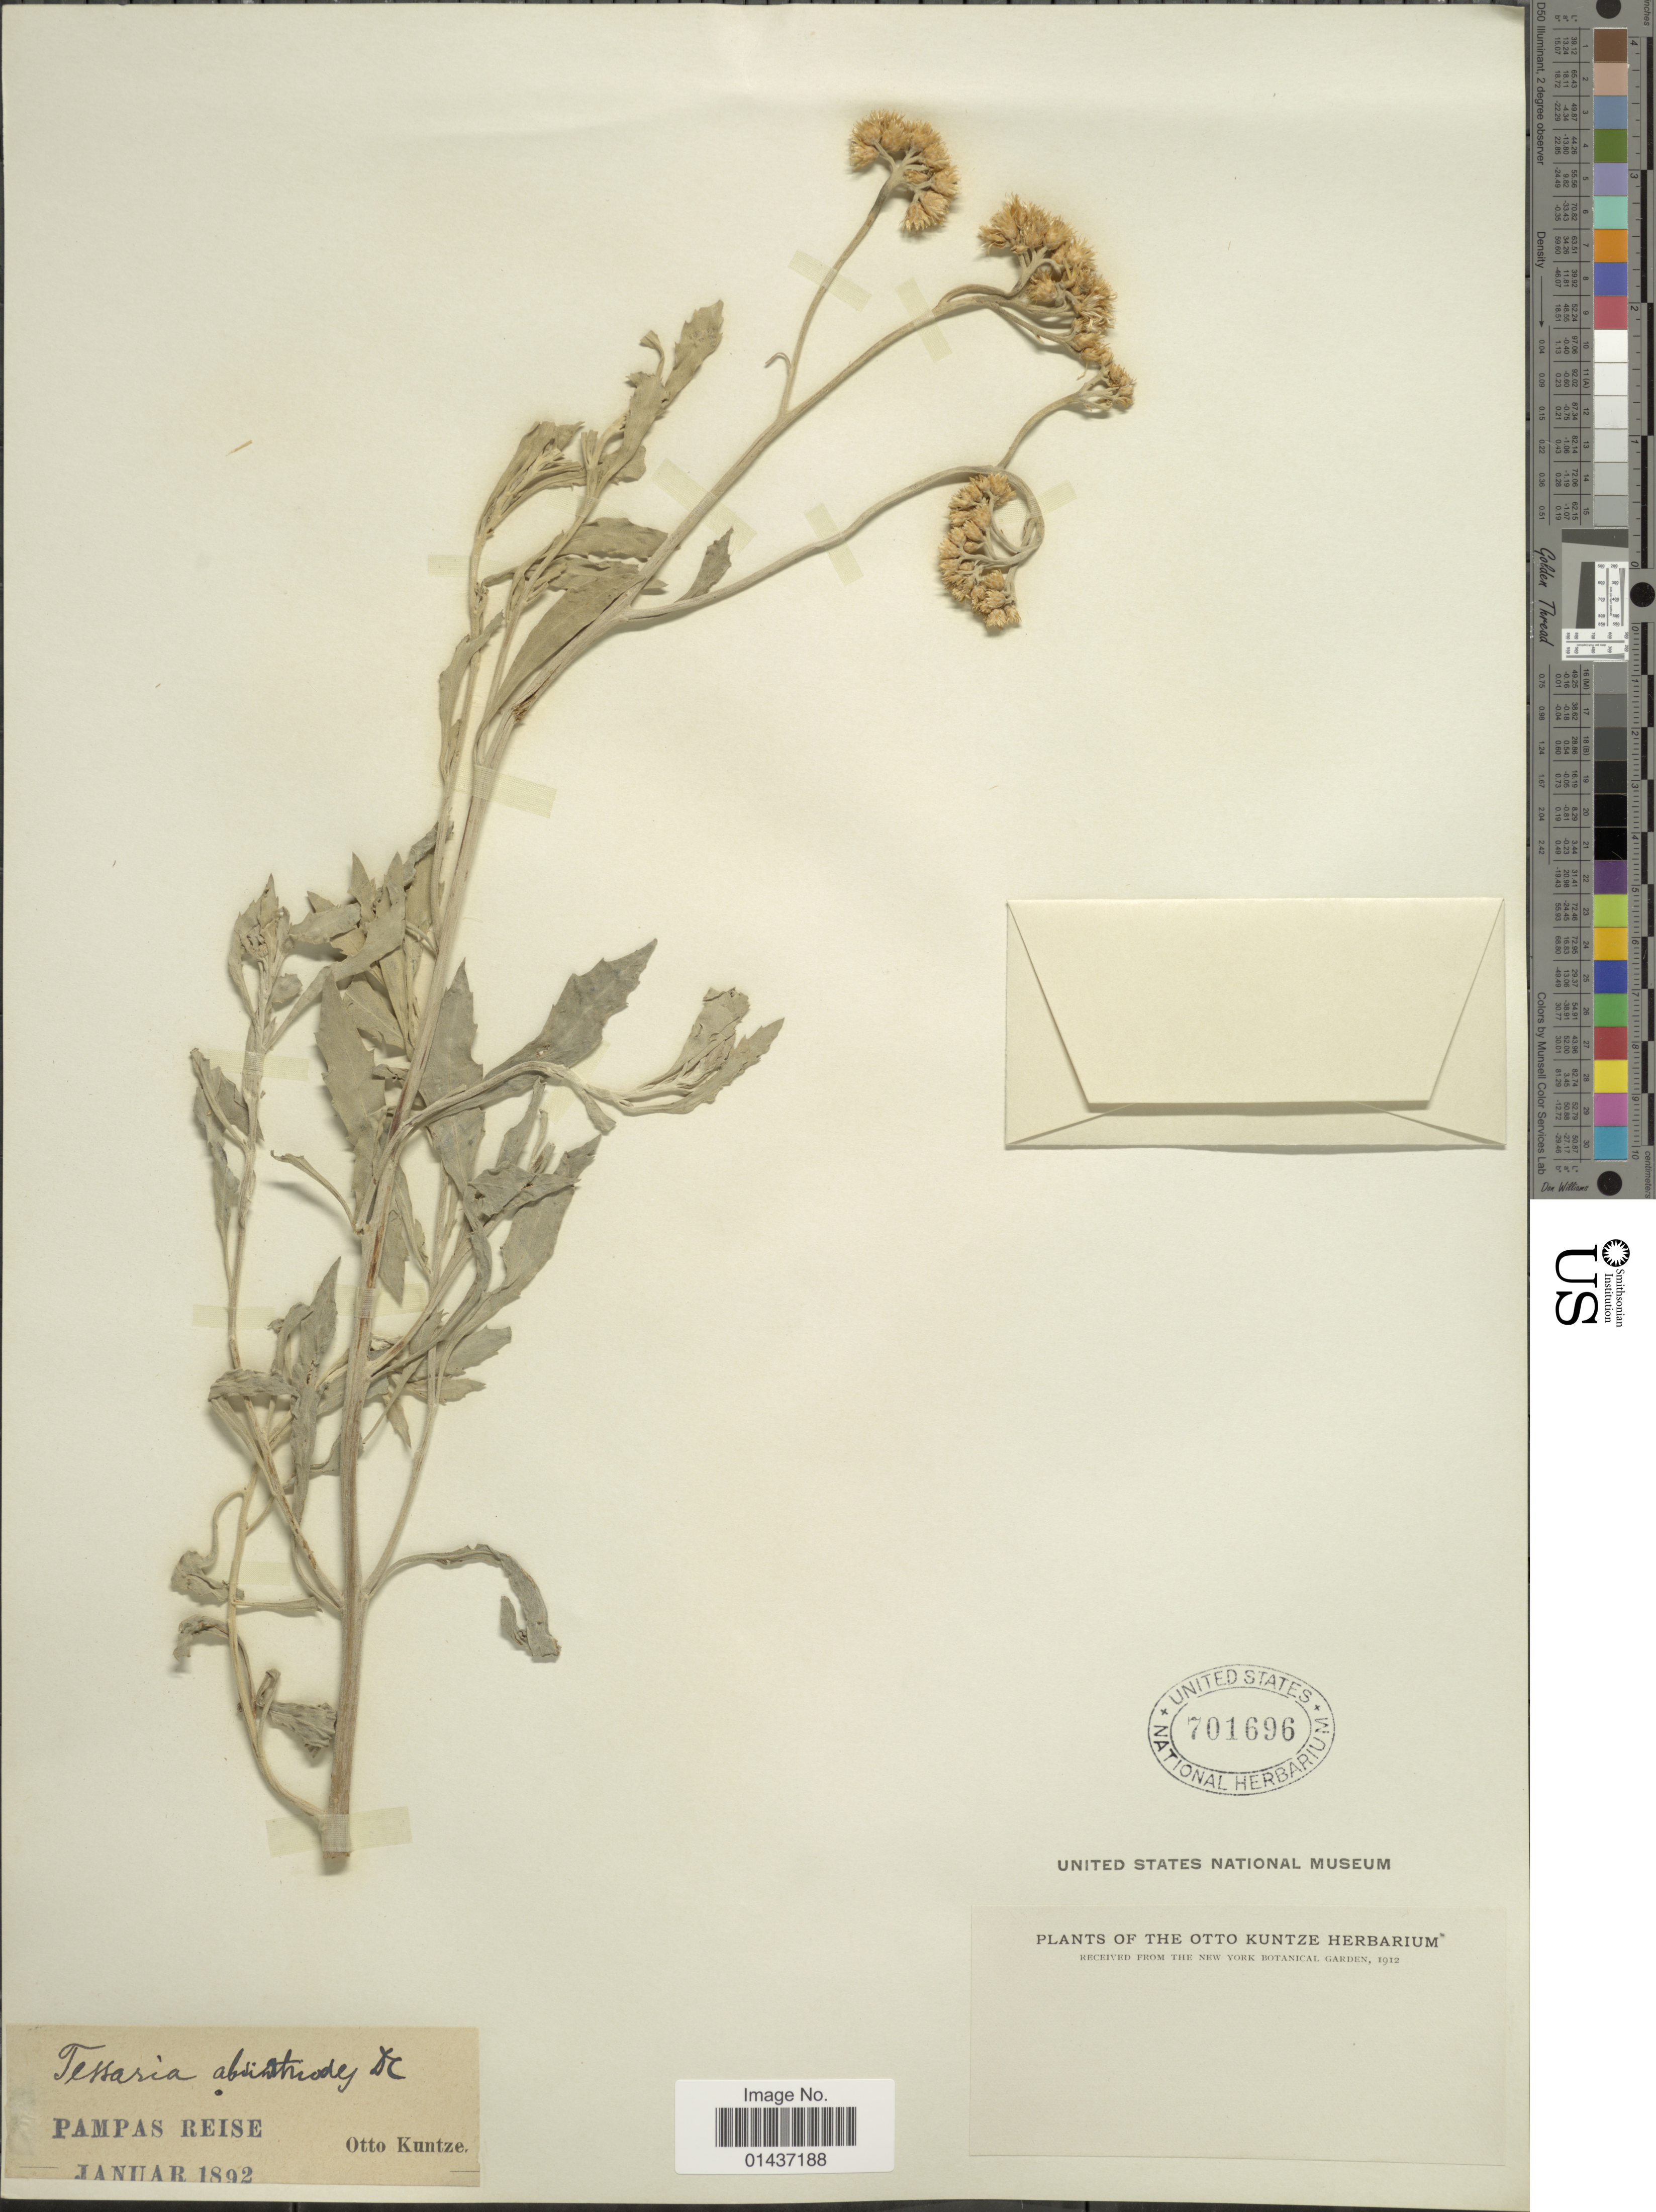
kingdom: Plantae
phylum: Tracheophyta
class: Magnoliopsida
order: Asterales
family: Asteraceae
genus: Tessaria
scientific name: Tessaria absinthioides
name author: (Hook. & Arn.) DC.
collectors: C.E.O. Kuntze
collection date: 1892-01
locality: Pampas Reise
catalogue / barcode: US 701696